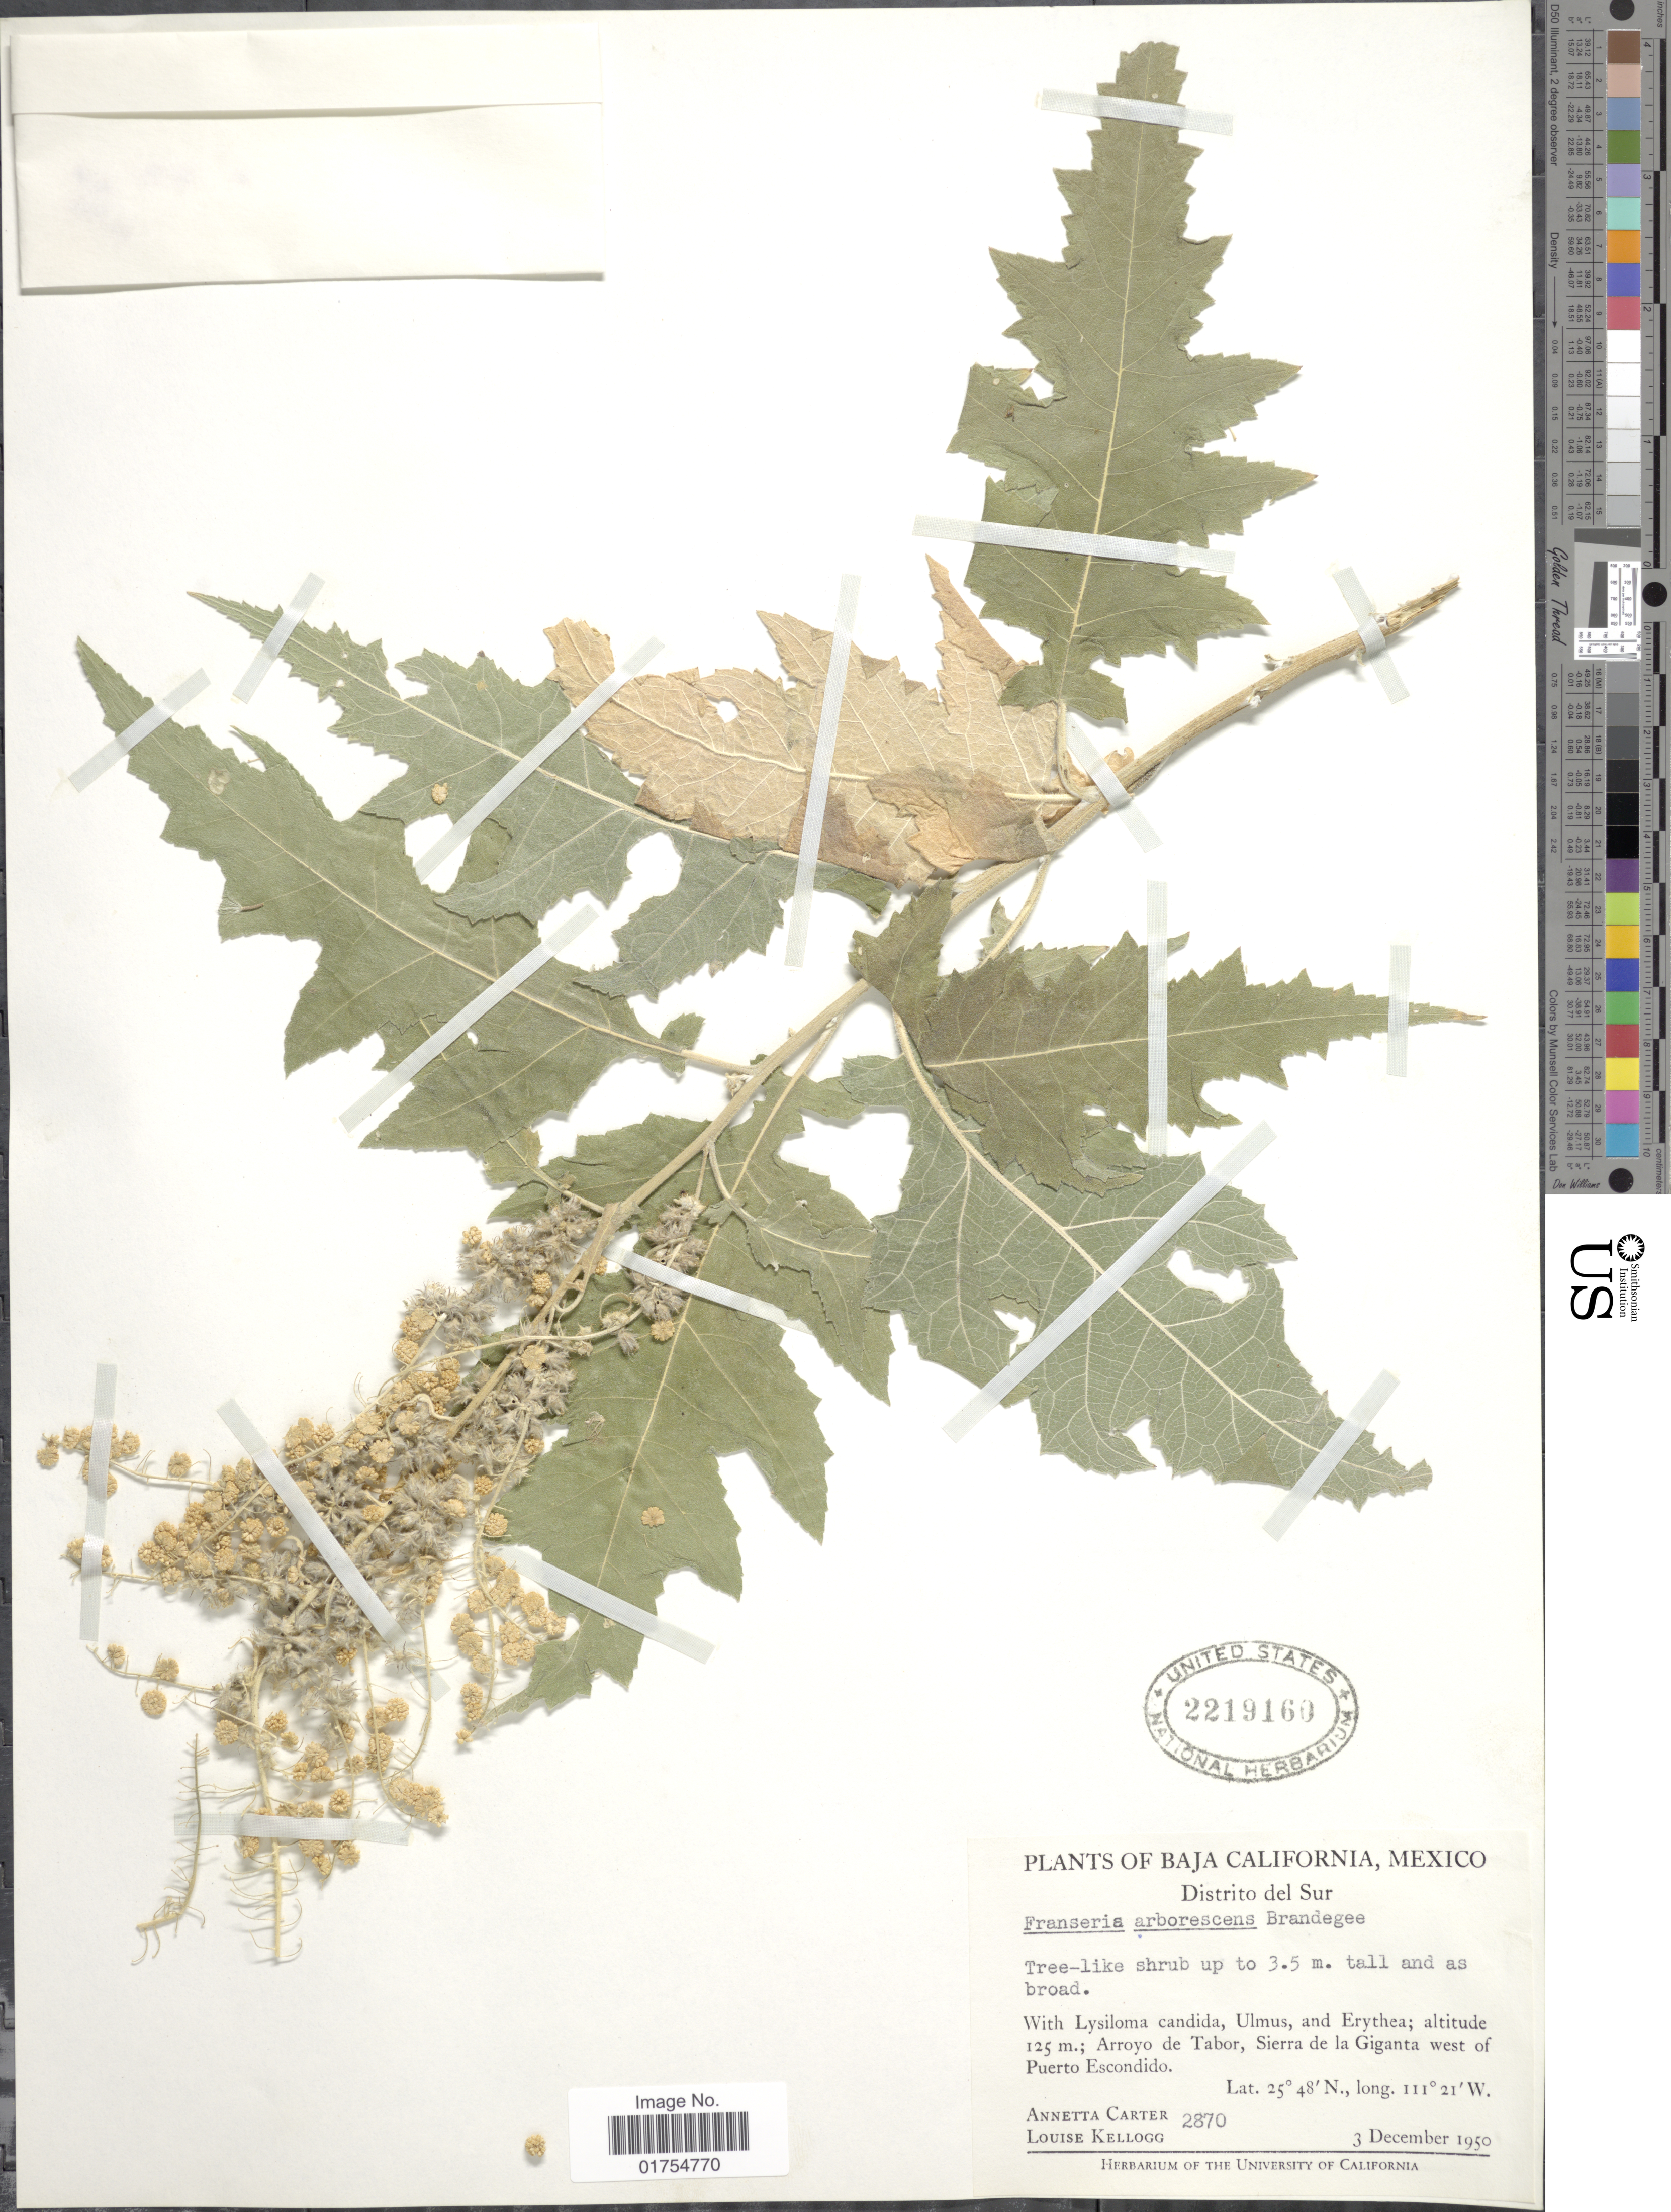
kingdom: Plantae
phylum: Tracheophyta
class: Magnoliopsida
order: Asterales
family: Asteraceae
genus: Franseria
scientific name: Franseria arborescens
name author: (Mill.) Brandegee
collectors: A. M. Carter & L. Kellogg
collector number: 2870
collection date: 1950-12-03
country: Mexico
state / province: Baja California Sur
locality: Distrito del Sur. Arroyo de Tabor, Sierra de la Giganta west of Puerto Escondido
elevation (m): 125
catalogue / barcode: US 2219160